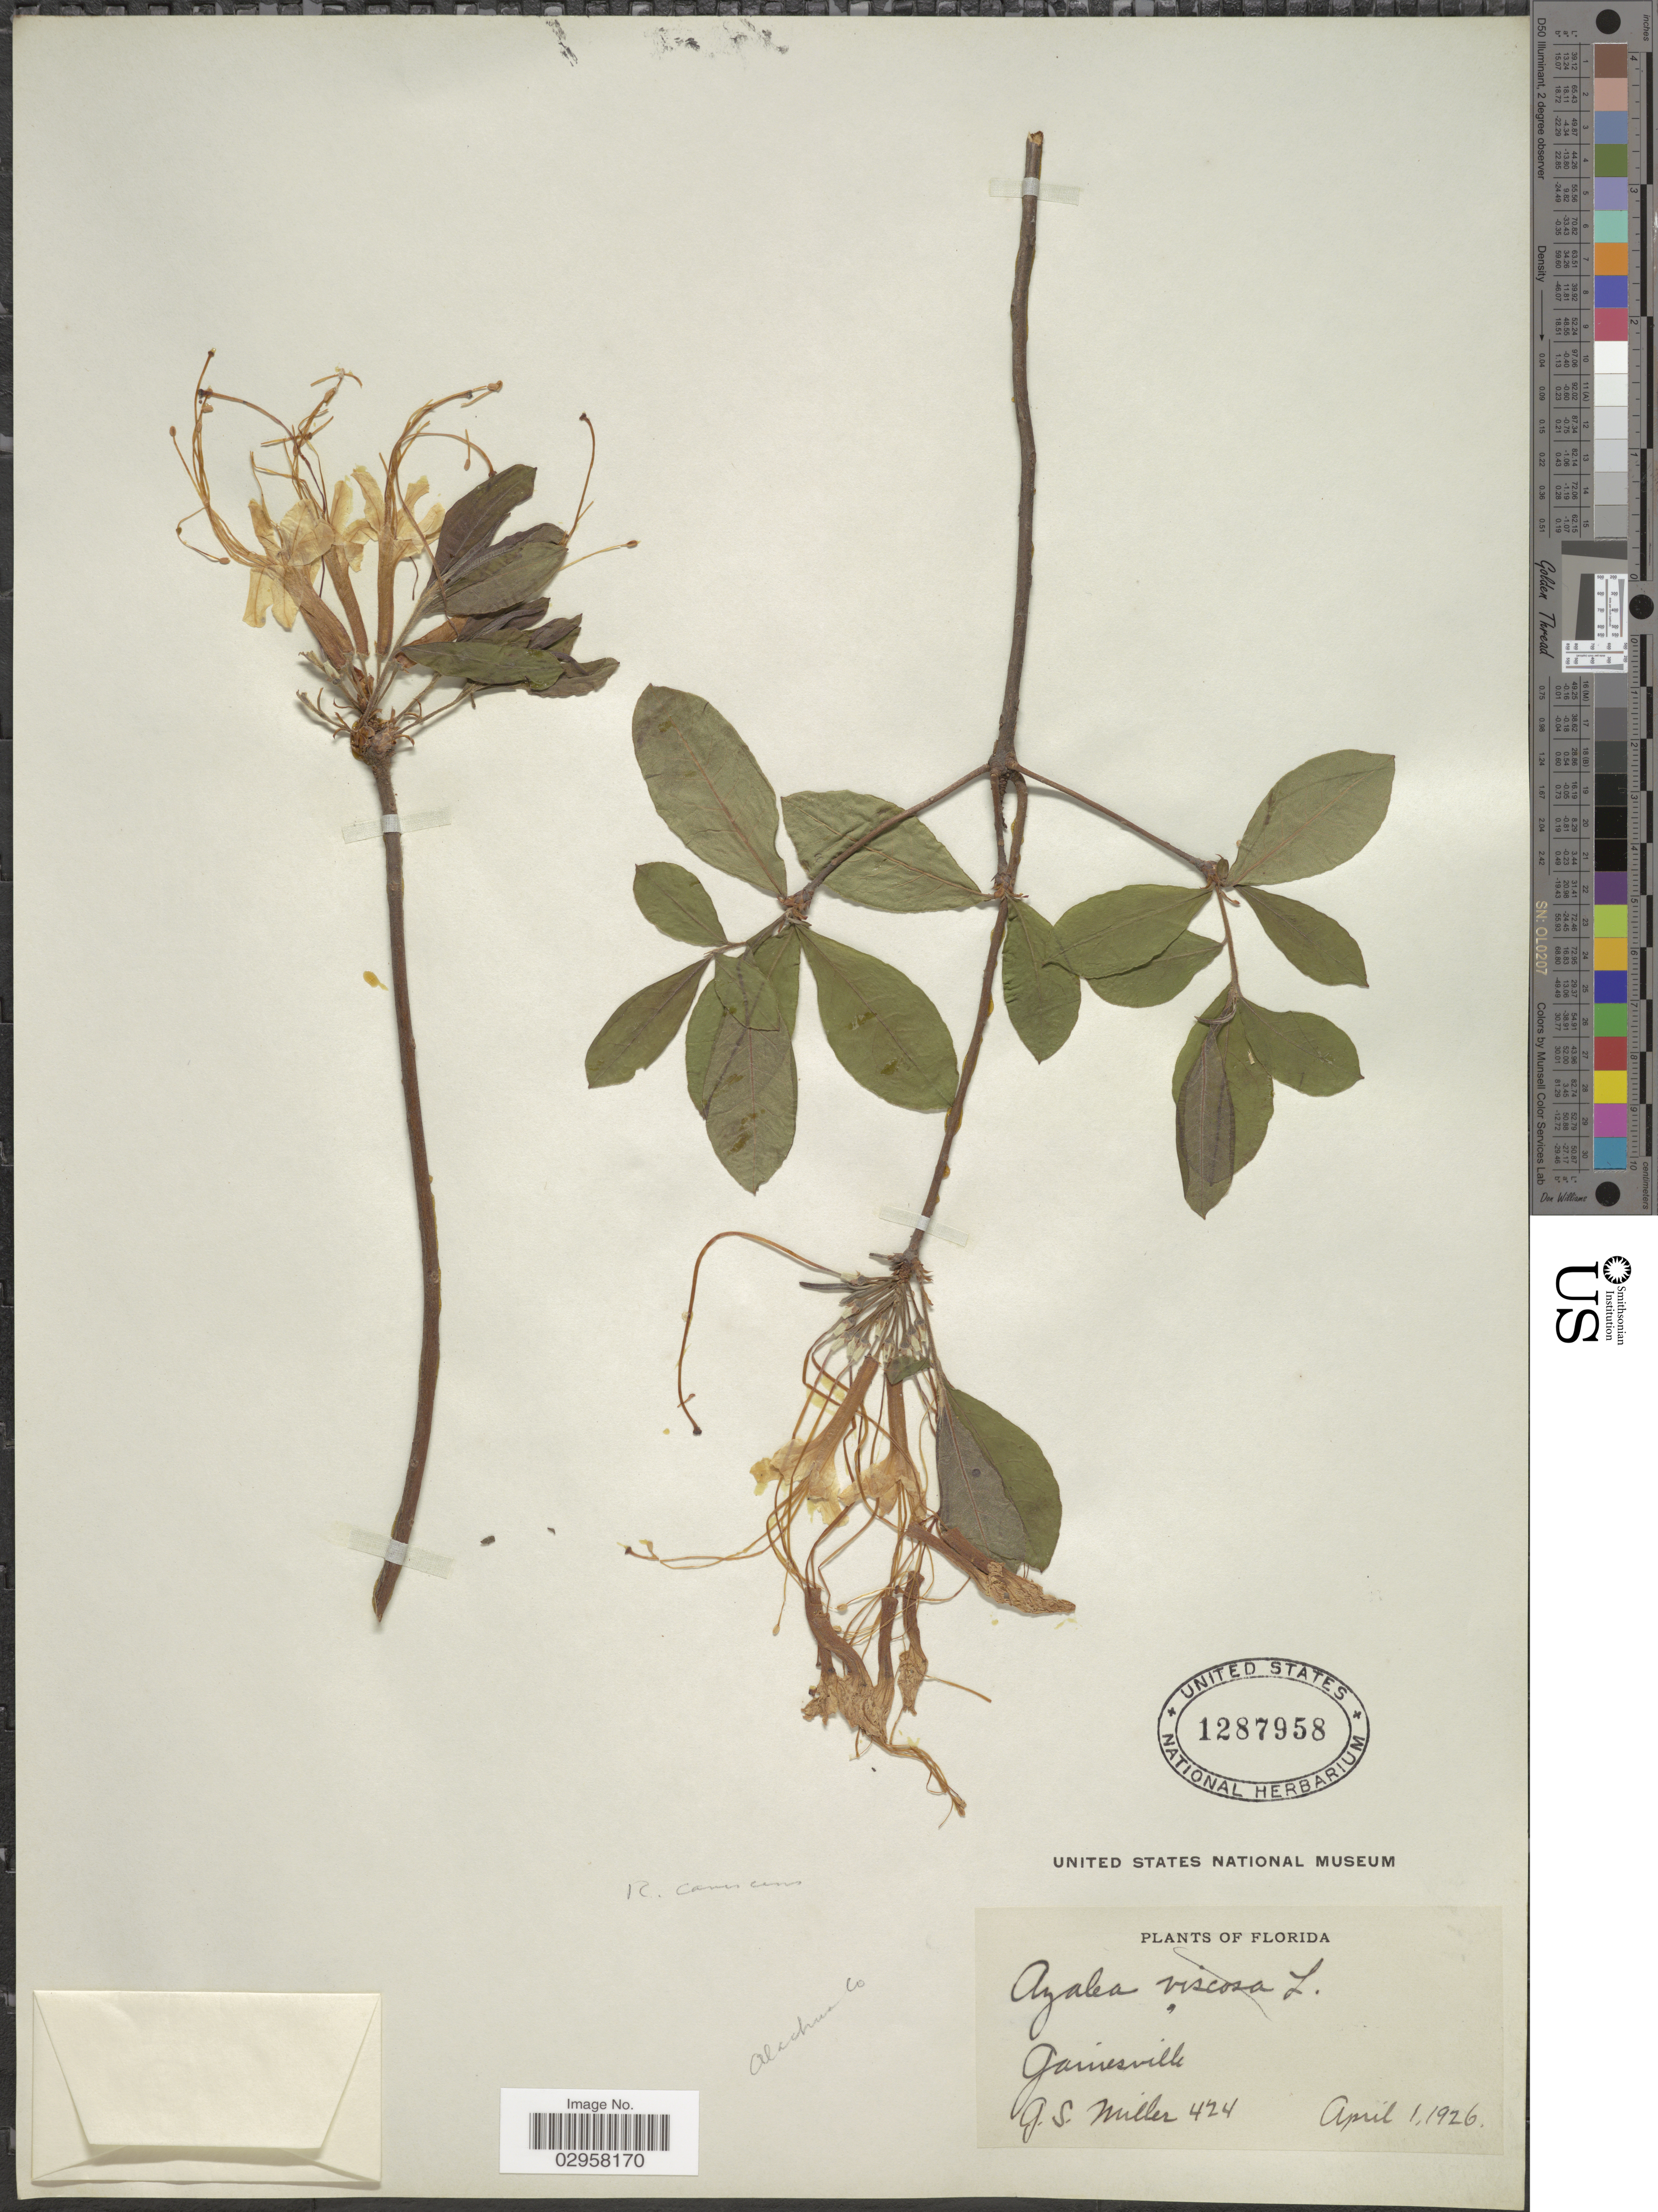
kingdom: Plantae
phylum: Tracheophyta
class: Magnoliopsida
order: Ericales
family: Ericaceae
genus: Rhododendron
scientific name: Rhododendron canescens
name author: (Michx.) Sweet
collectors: G. S. Miller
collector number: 424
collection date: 1926-04-01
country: United States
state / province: Florida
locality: Gainesville. Allachua Co.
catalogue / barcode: US 1287958